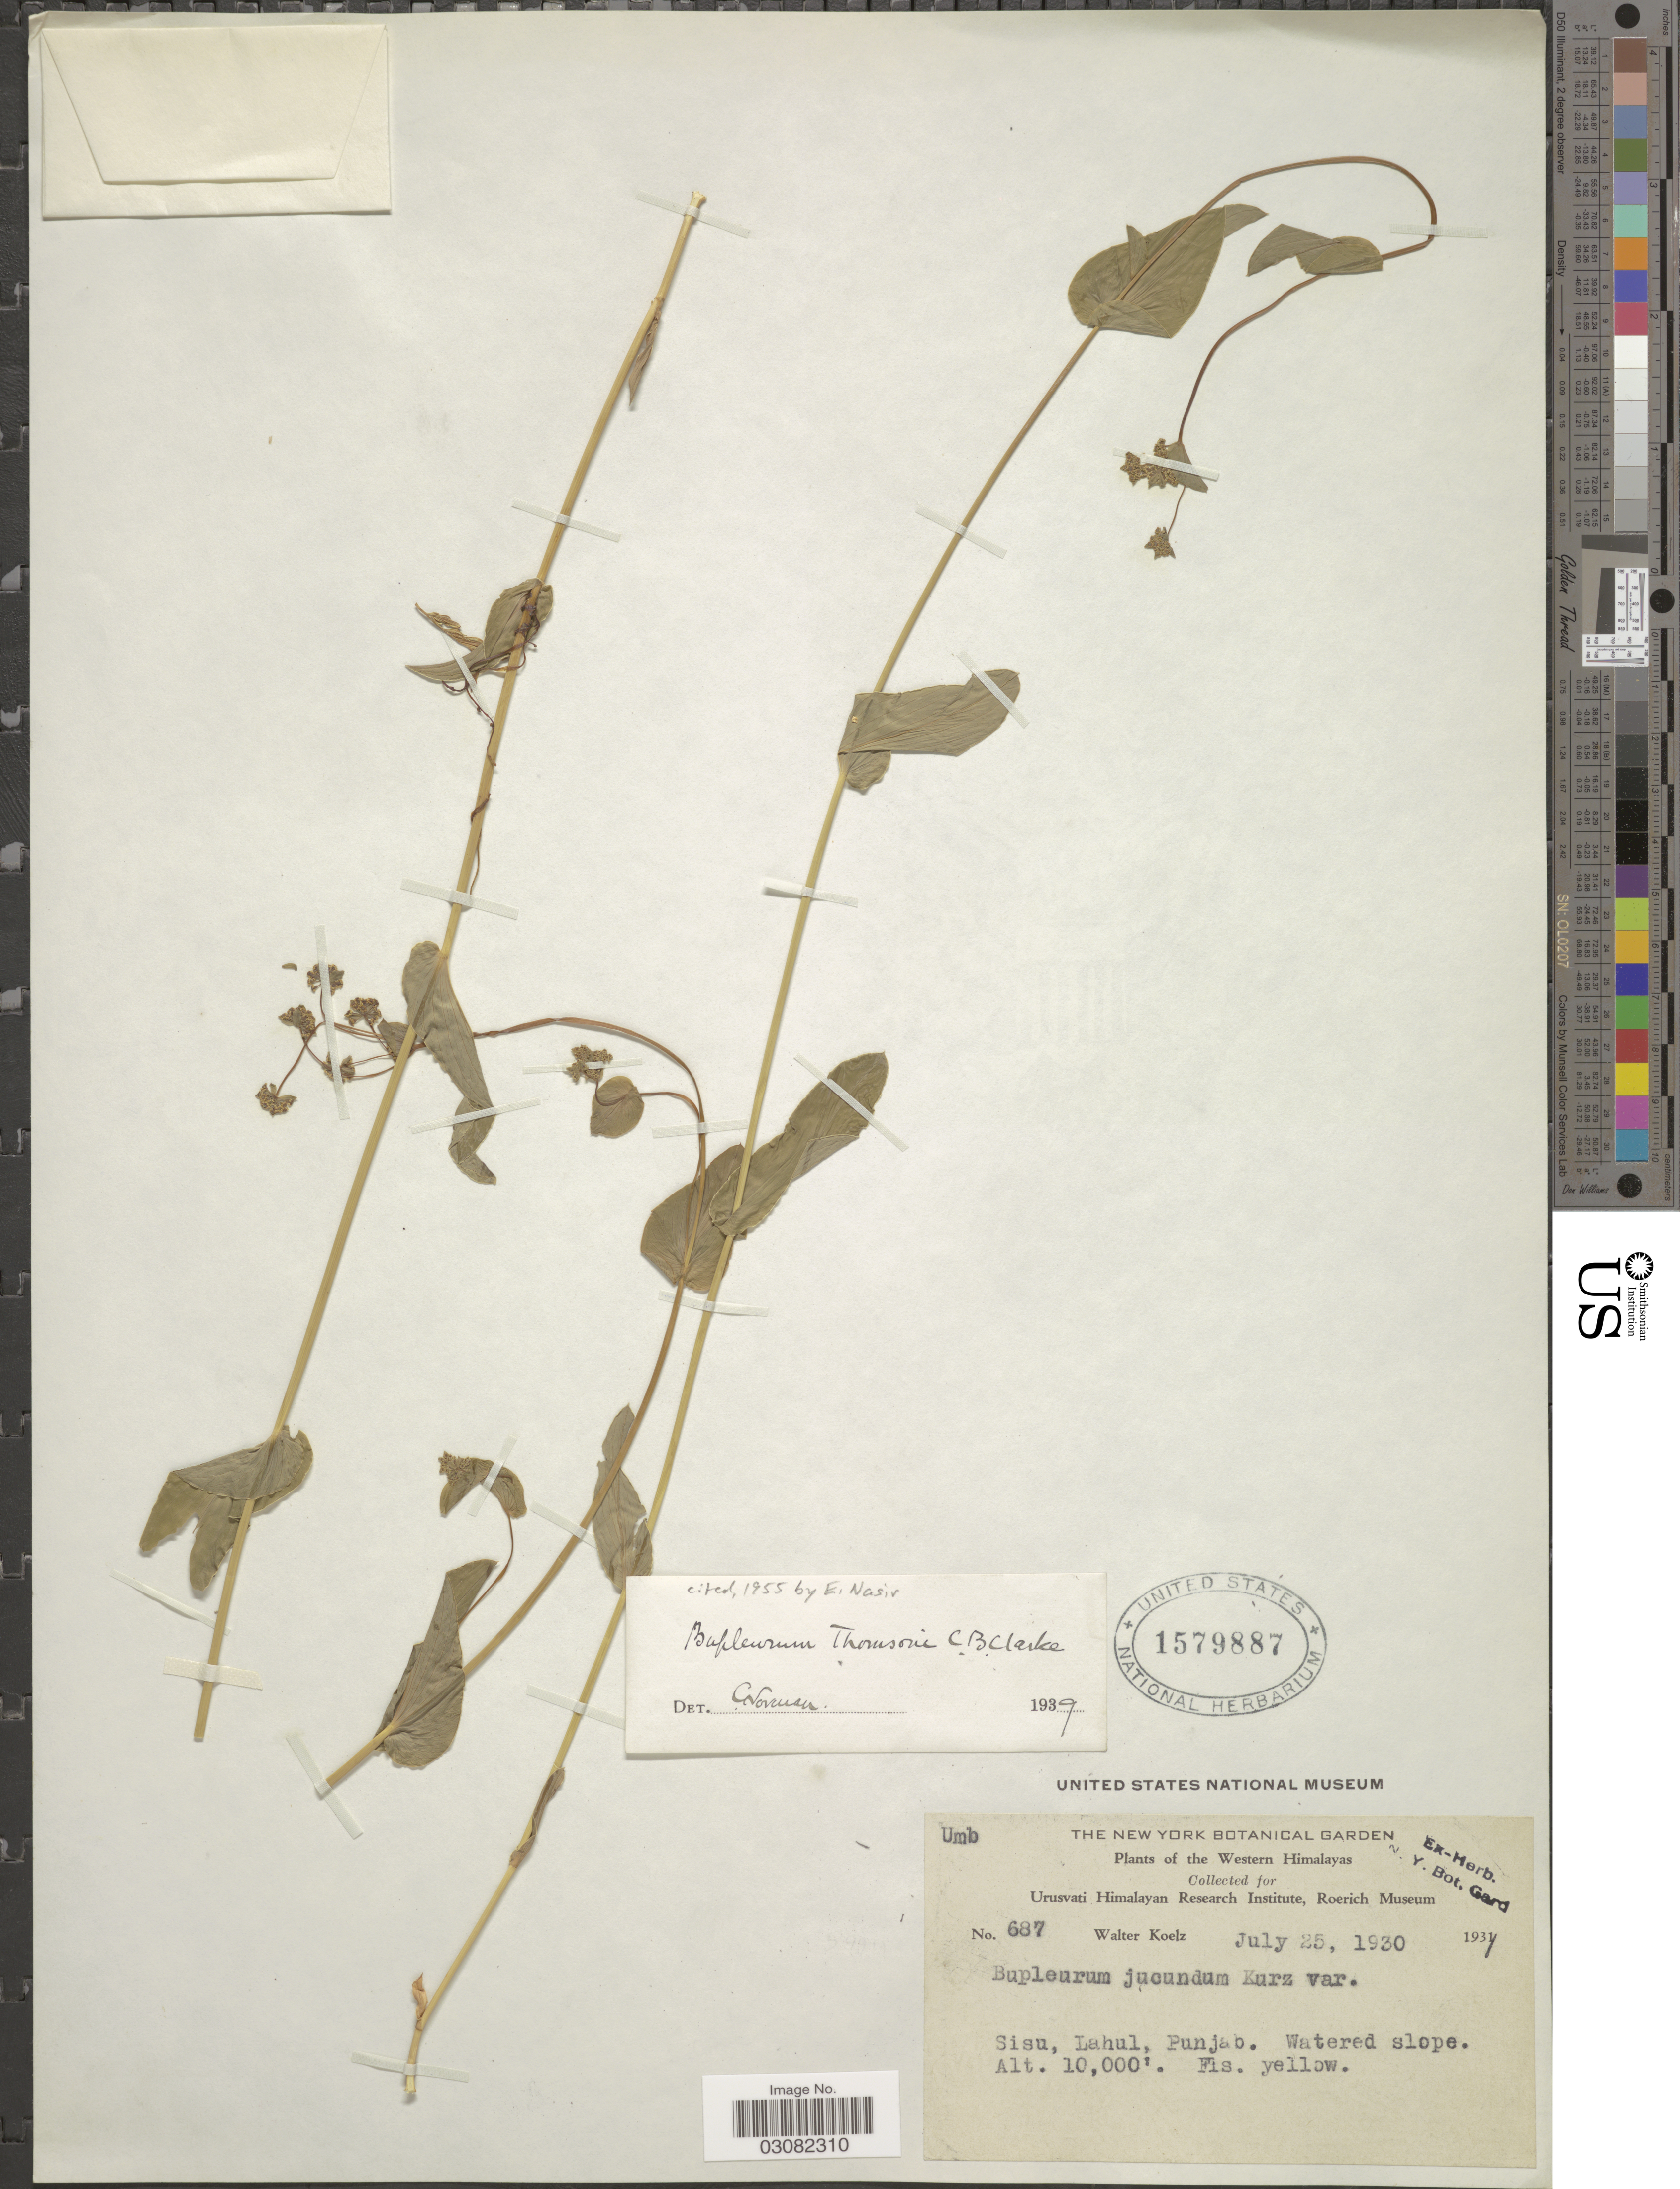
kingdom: Plantae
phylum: Tracheophyta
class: Magnoliopsida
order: Apiales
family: Apiaceae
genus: Bupleurum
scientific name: Bupleurum thomsonii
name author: C.B. Clarke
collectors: W. N. Koelz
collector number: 687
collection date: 1930-07-25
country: India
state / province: Punjab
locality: The Western Himalayas. Sisu, Lahul. Watered slope.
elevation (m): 3048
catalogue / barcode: US 1579887